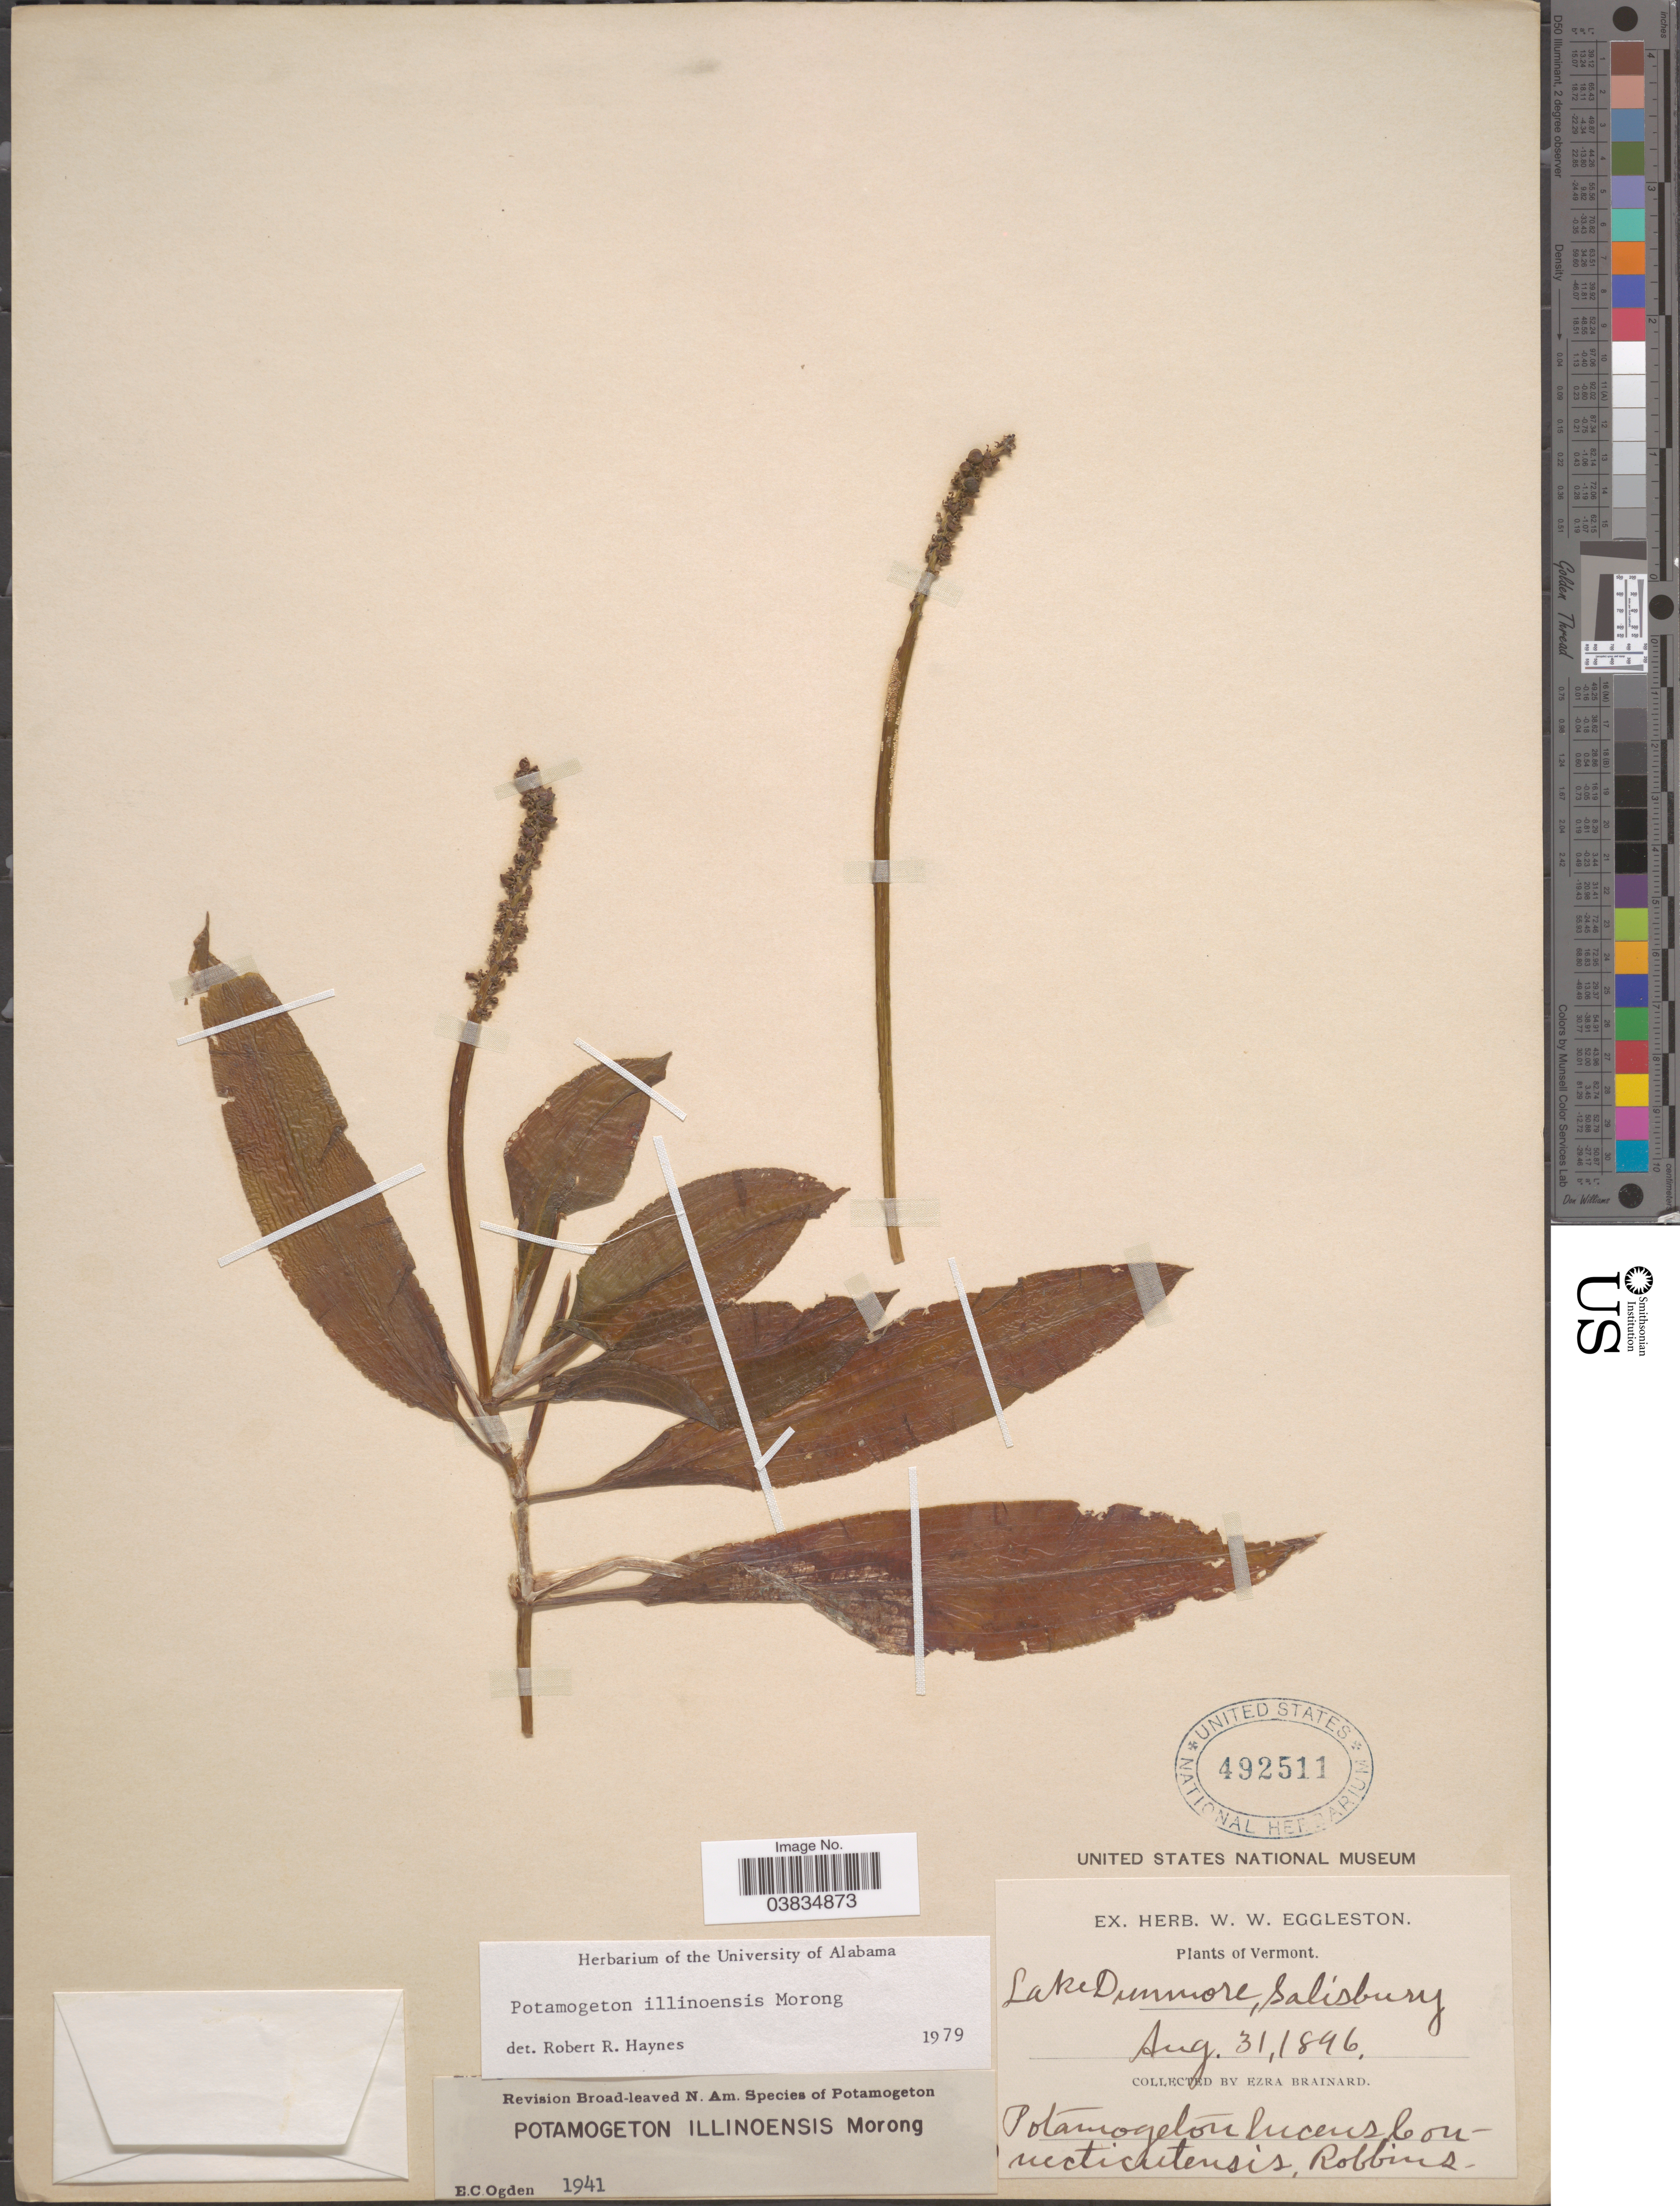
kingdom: Plantae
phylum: Tracheophyta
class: Liliopsida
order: Alismatales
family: Potamogetonaceae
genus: Potamogeton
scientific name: Potamogeton illinoensis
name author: Morong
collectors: E. Brainard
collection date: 1896-08-31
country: United States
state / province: Vermont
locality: Lake Dunmore, Salisbury.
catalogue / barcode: US 492511